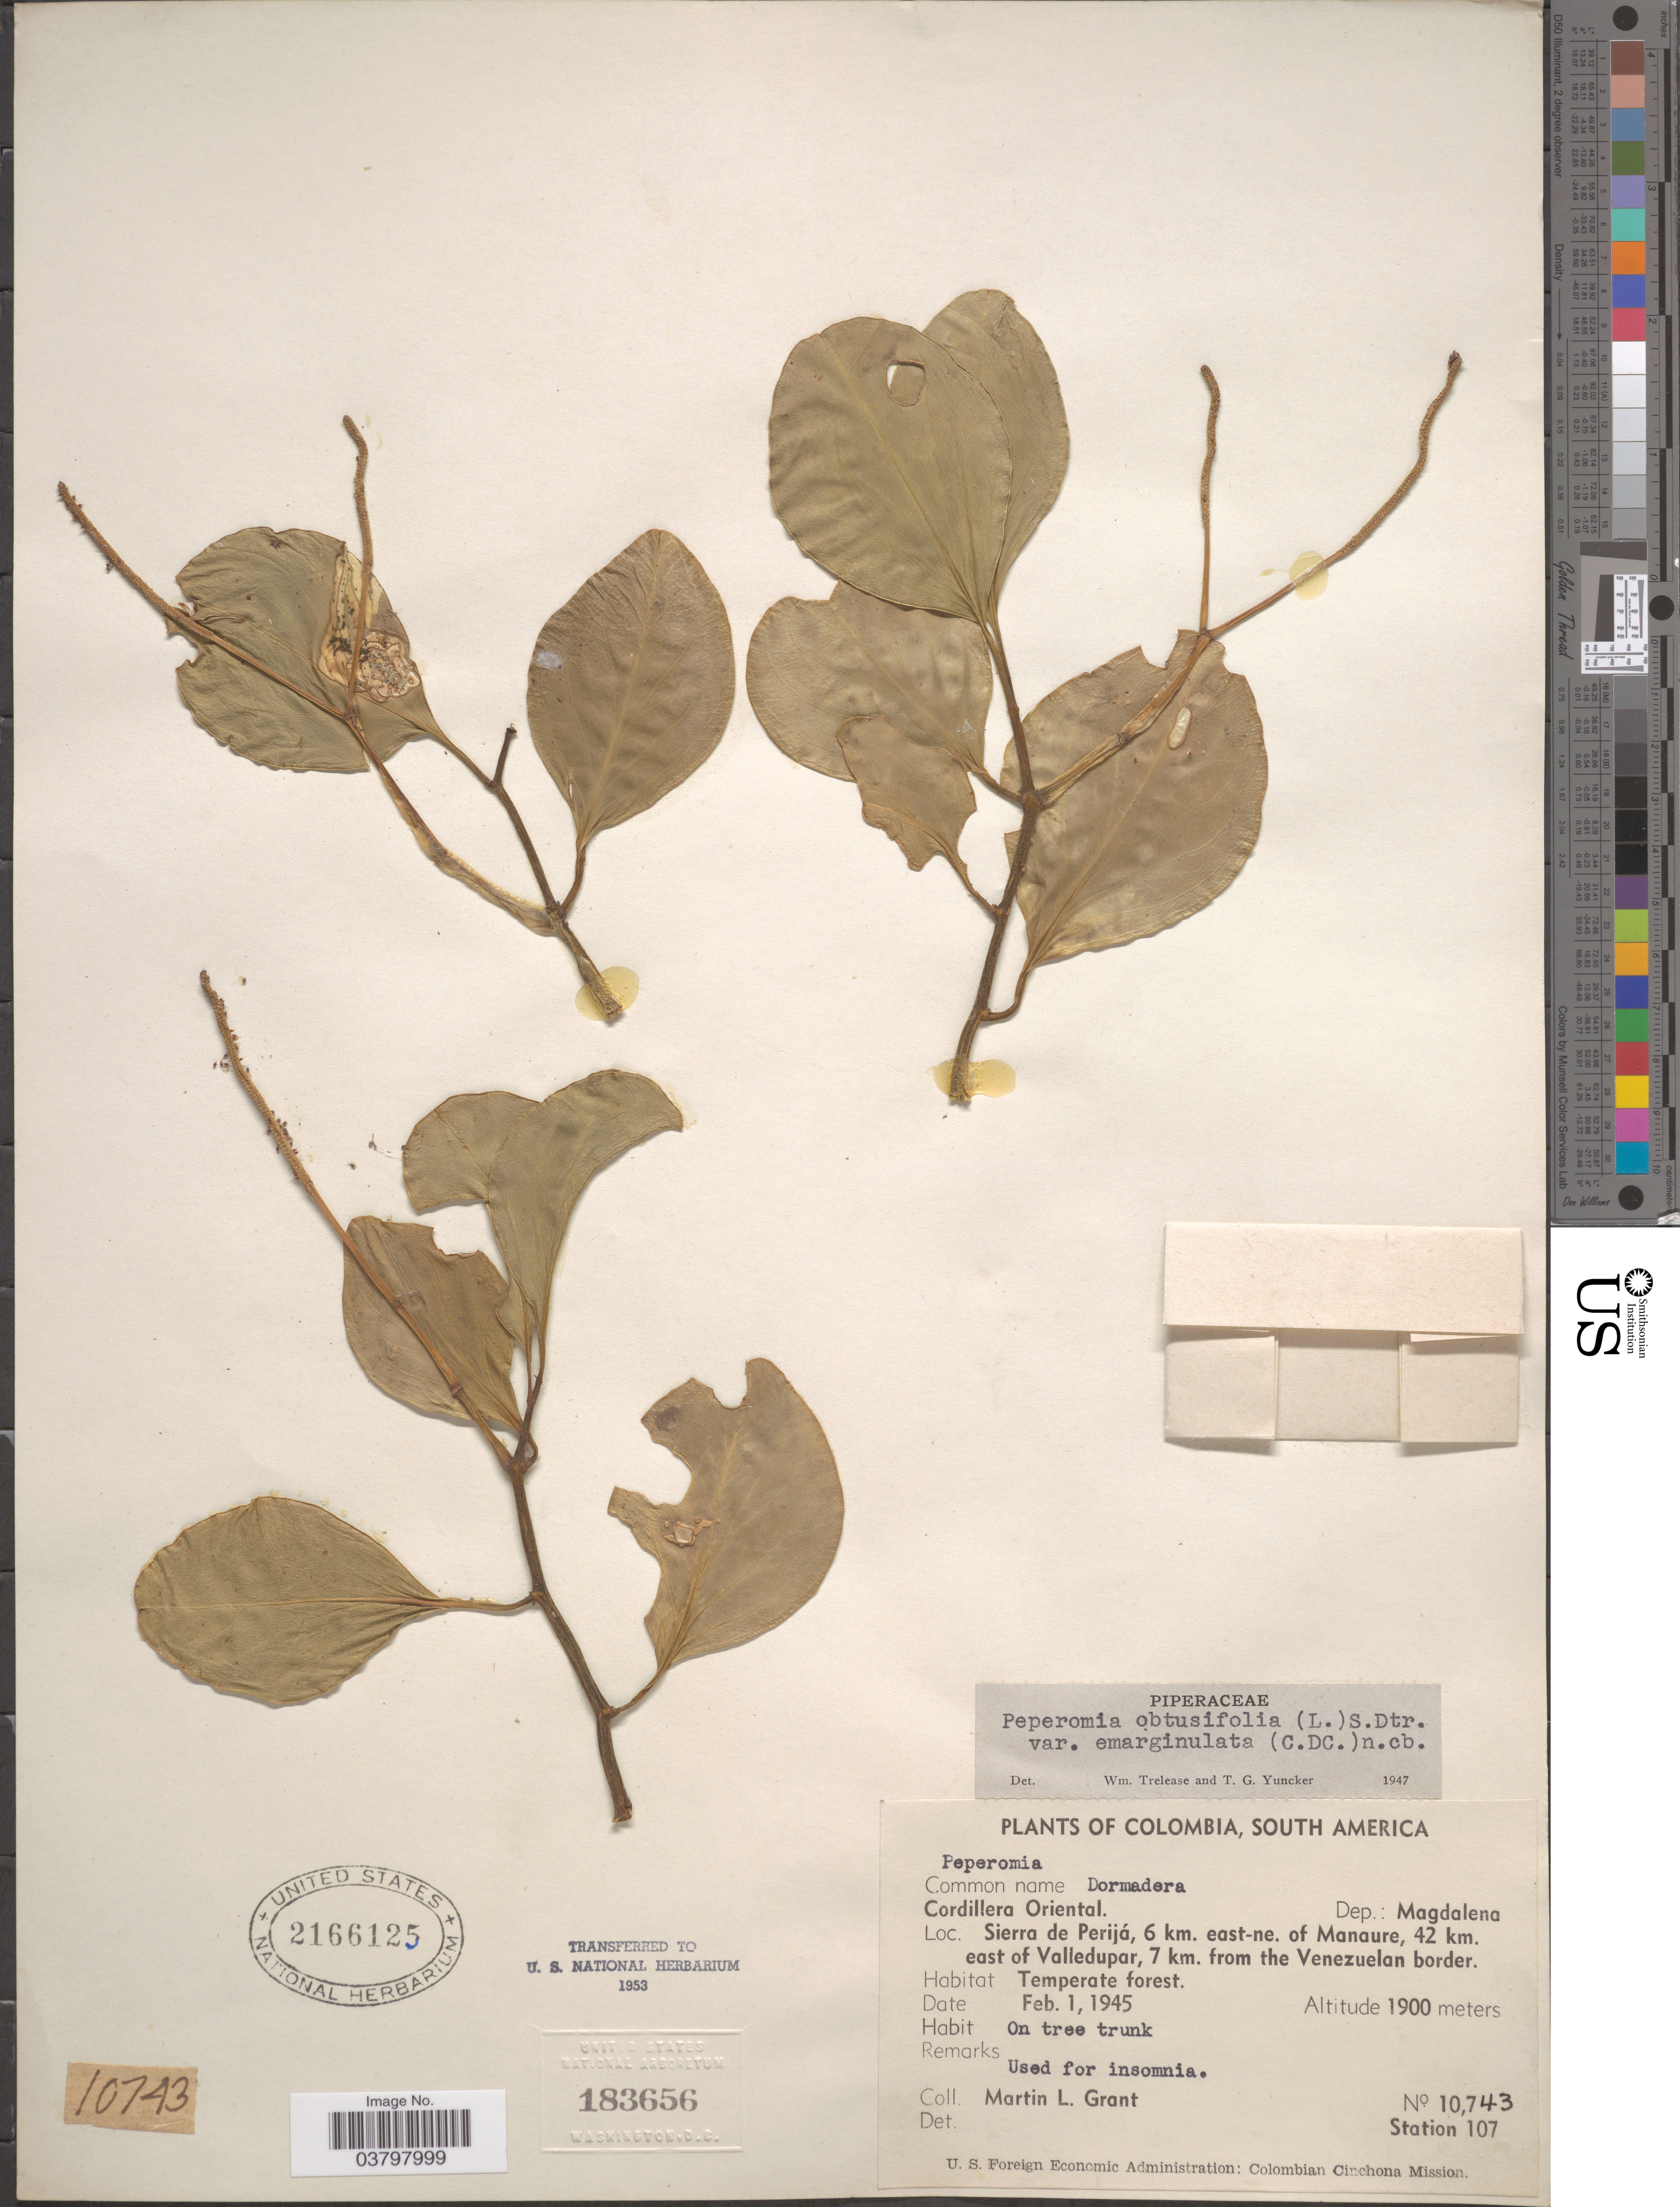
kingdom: Plantae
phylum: Tracheophyta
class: Magnoliopsida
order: Piperales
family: Piperaceae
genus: Peperomia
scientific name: Peperomia obtusifolia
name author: (L.) A. Dietr.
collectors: M. L. Grant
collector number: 10743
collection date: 1945-02-01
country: Colombia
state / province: Magdalena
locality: Cordillera Oriental. Dep.: Magdalena. Sierra de Perijá, 6 km. east-ne. of Manaure, 42 km. east of Valledupar, 7 km. from the Venezuelan border. Station 107.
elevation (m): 1900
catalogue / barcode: US 2166125